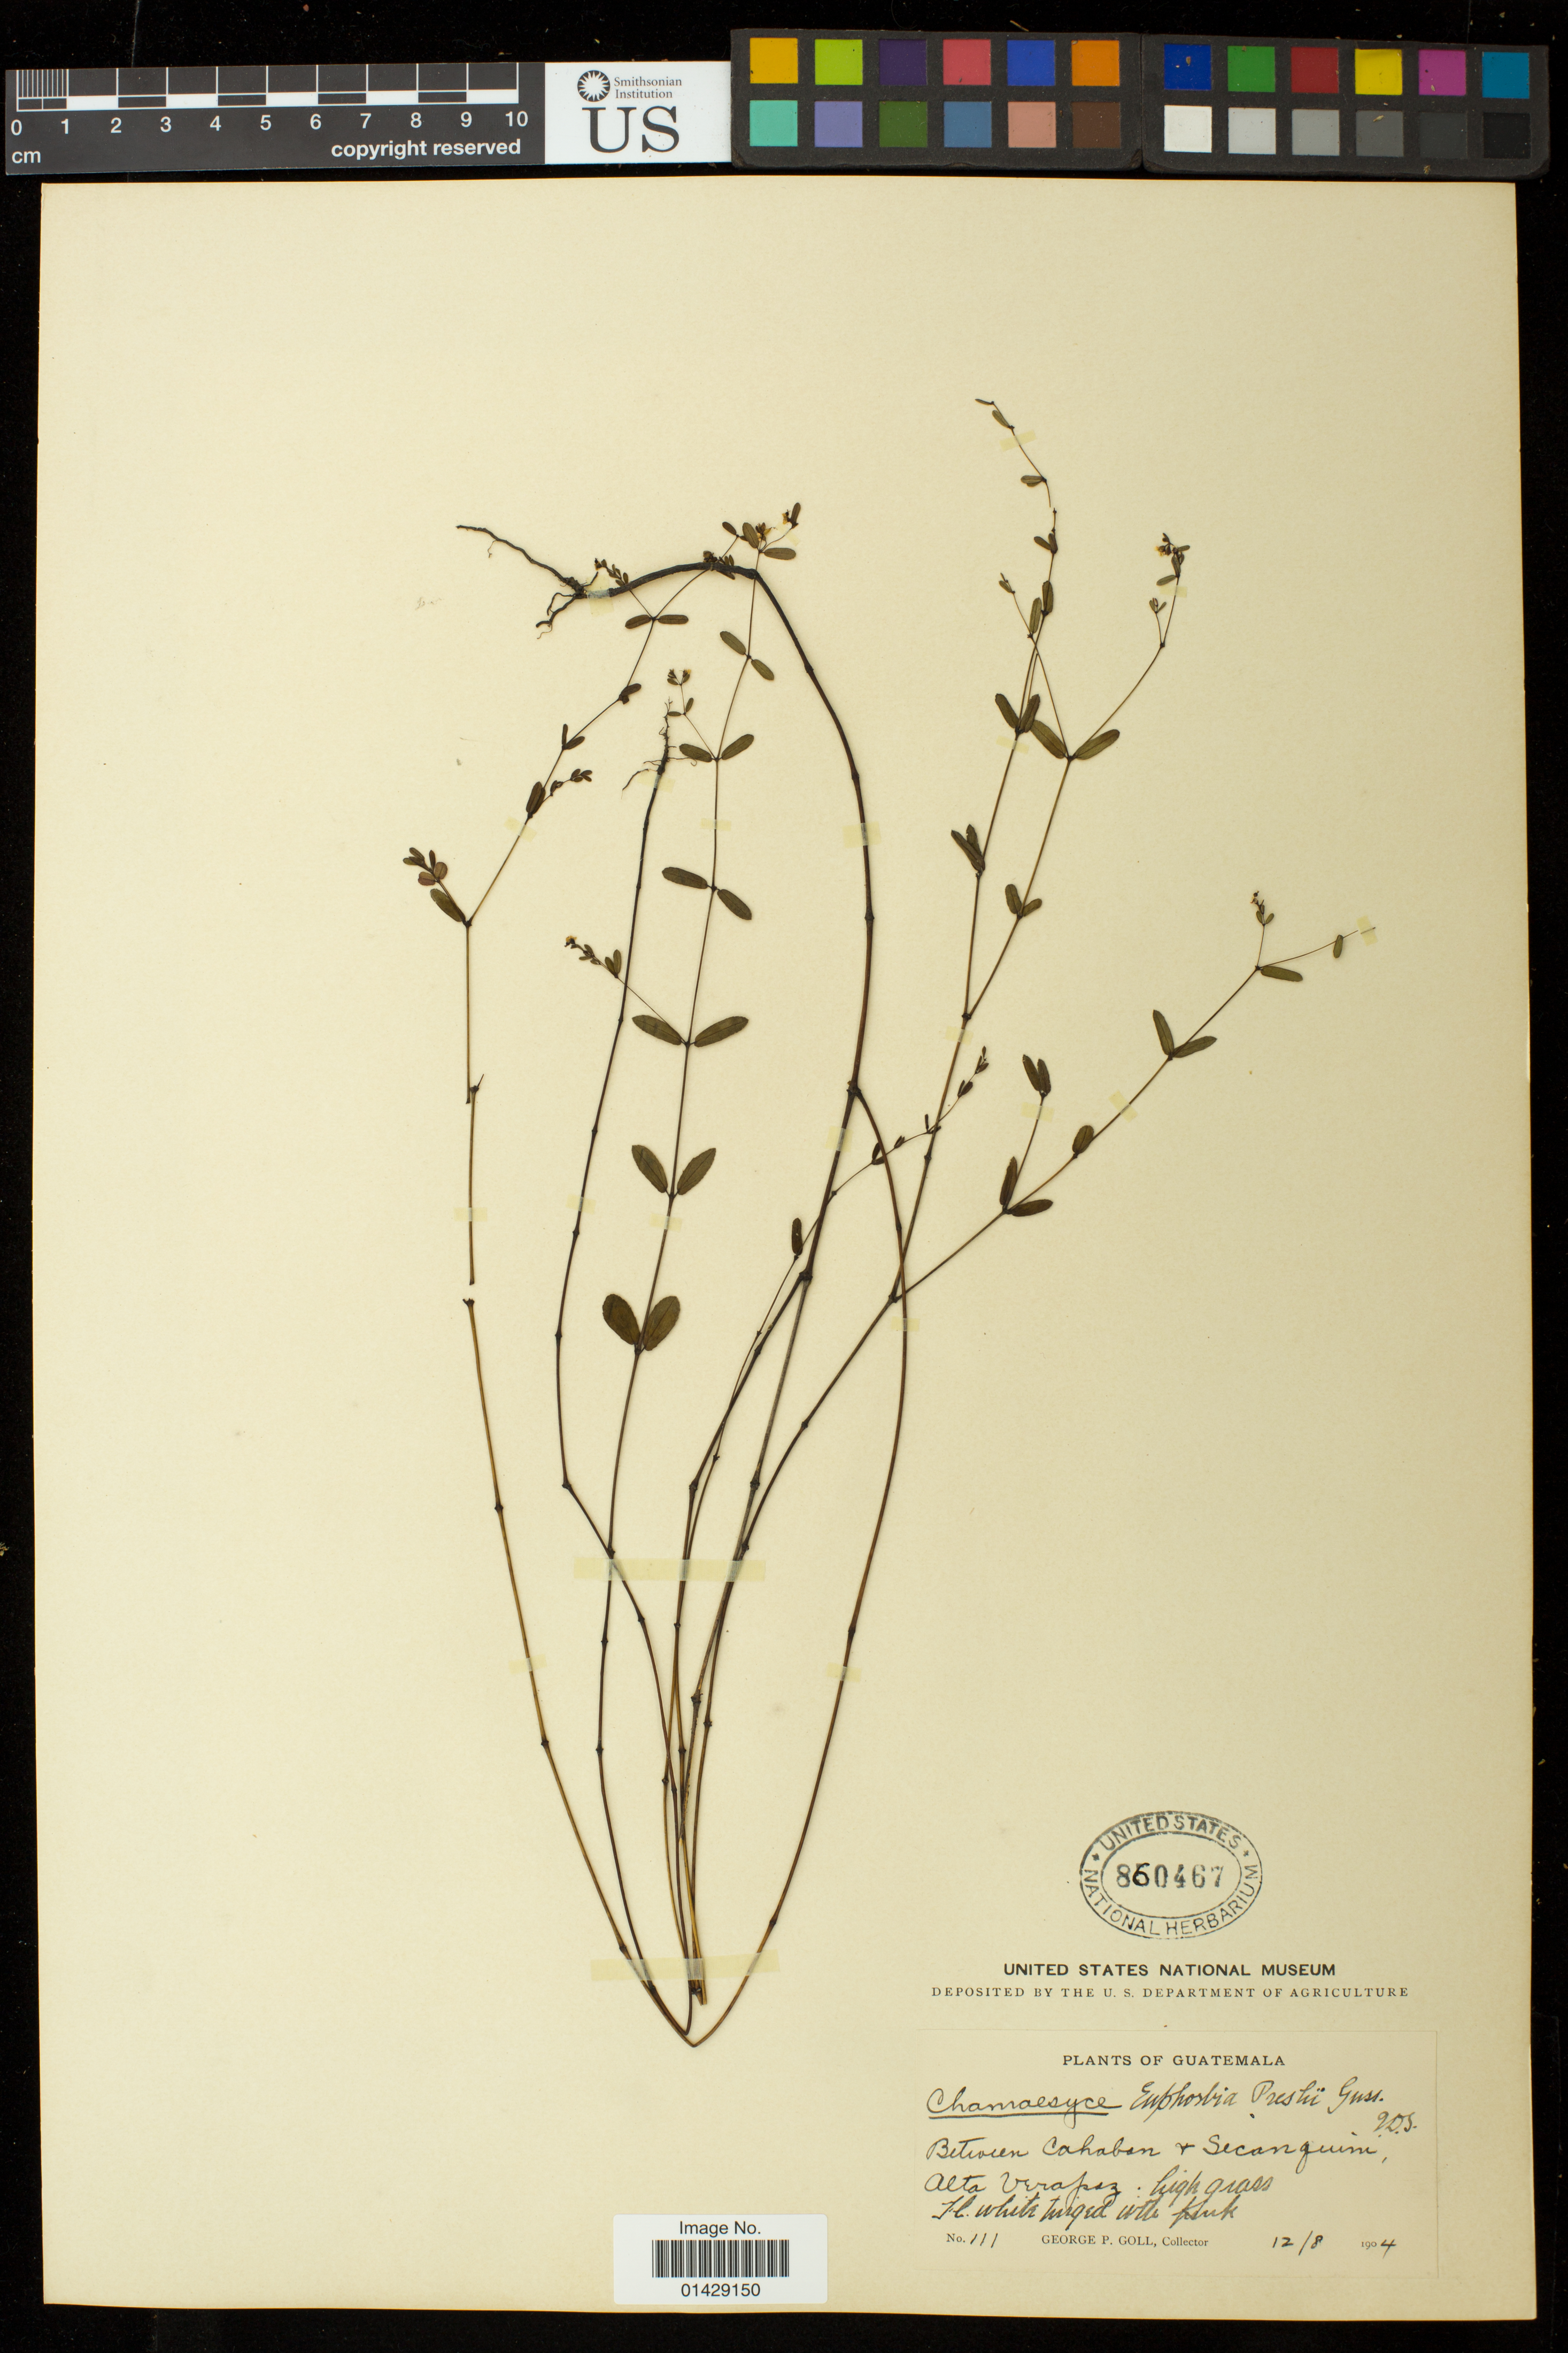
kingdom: Plantae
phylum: Tracheophyta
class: Magnoliopsida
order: Malpighiales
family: Euphorbiaceae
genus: Euphorbia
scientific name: Euphorbia hyssopifolia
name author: L.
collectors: G. P. Goll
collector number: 111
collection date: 1904-12-08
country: Guatemala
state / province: Alta Verapaz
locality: Between Cahaban & Secanguim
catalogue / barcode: US 860467